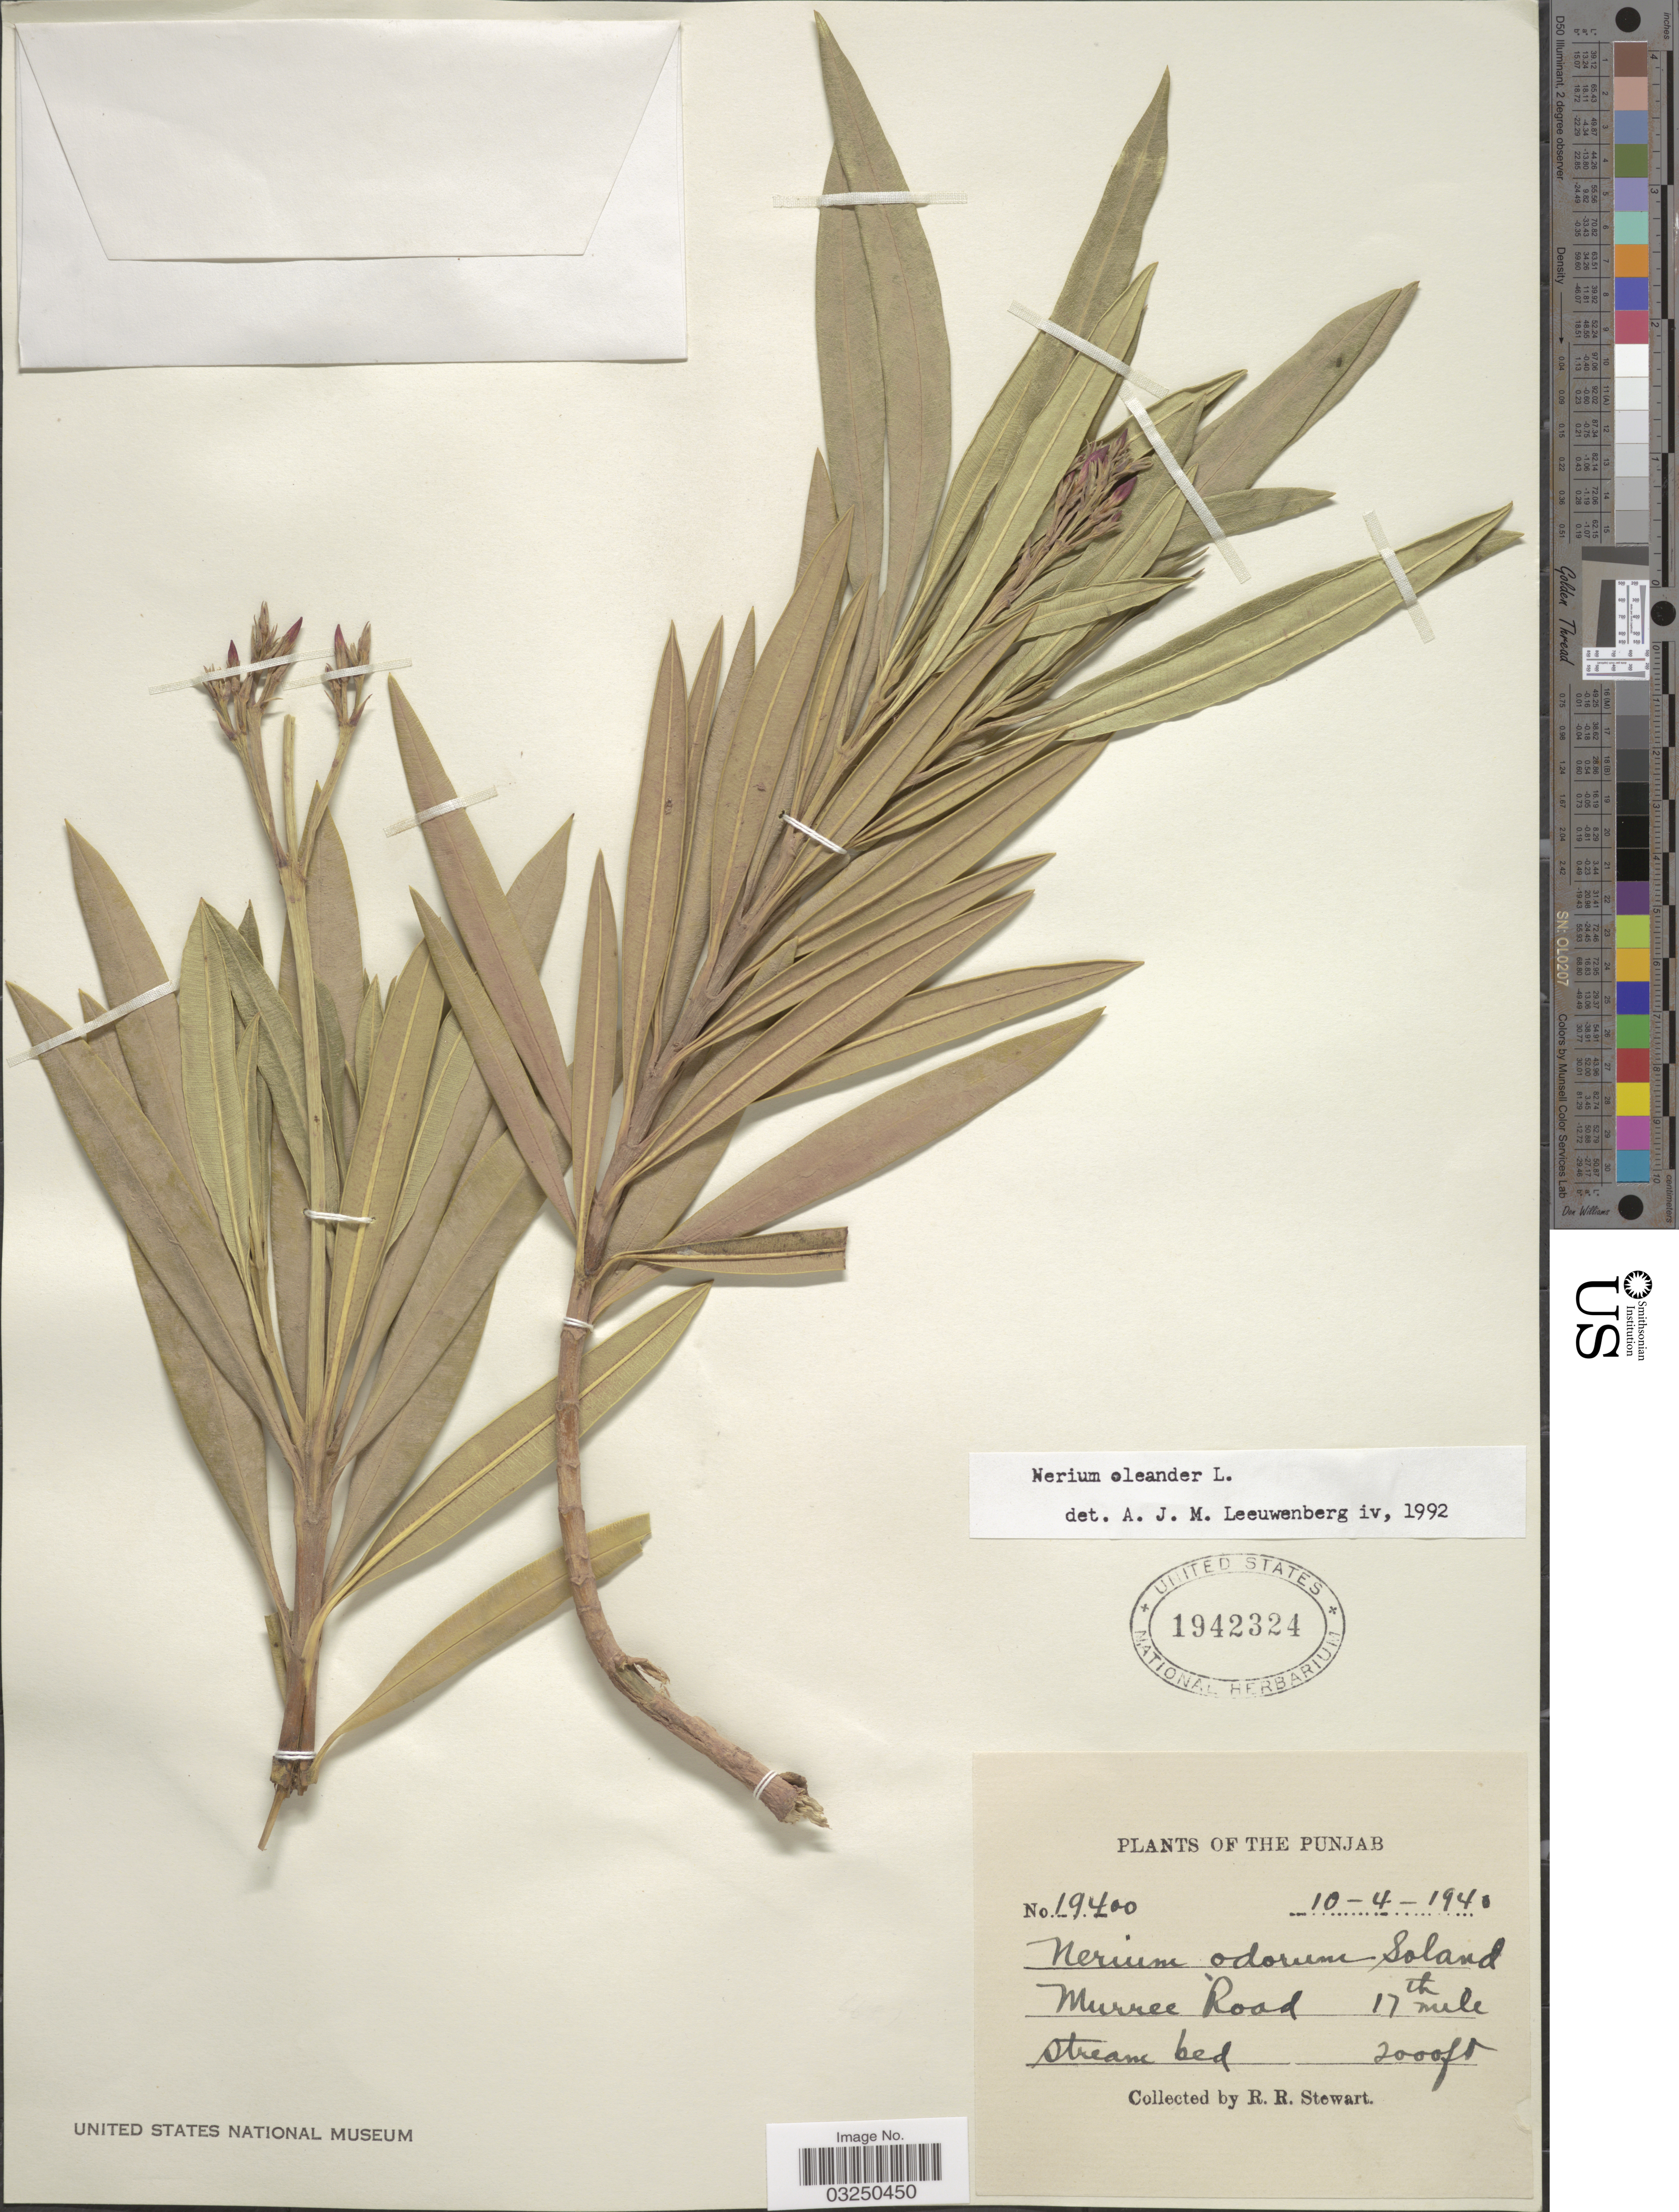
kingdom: Plantae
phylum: Tracheophyta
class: Magnoliopsida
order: Gentianales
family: Apocynaceae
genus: Nerium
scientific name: Nerium oleander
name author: L.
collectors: R. Stewart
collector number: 19400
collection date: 1940-04-10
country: Pakistan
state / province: Punjab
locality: Murree Road 17th mile.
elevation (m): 610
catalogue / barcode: US 1942324